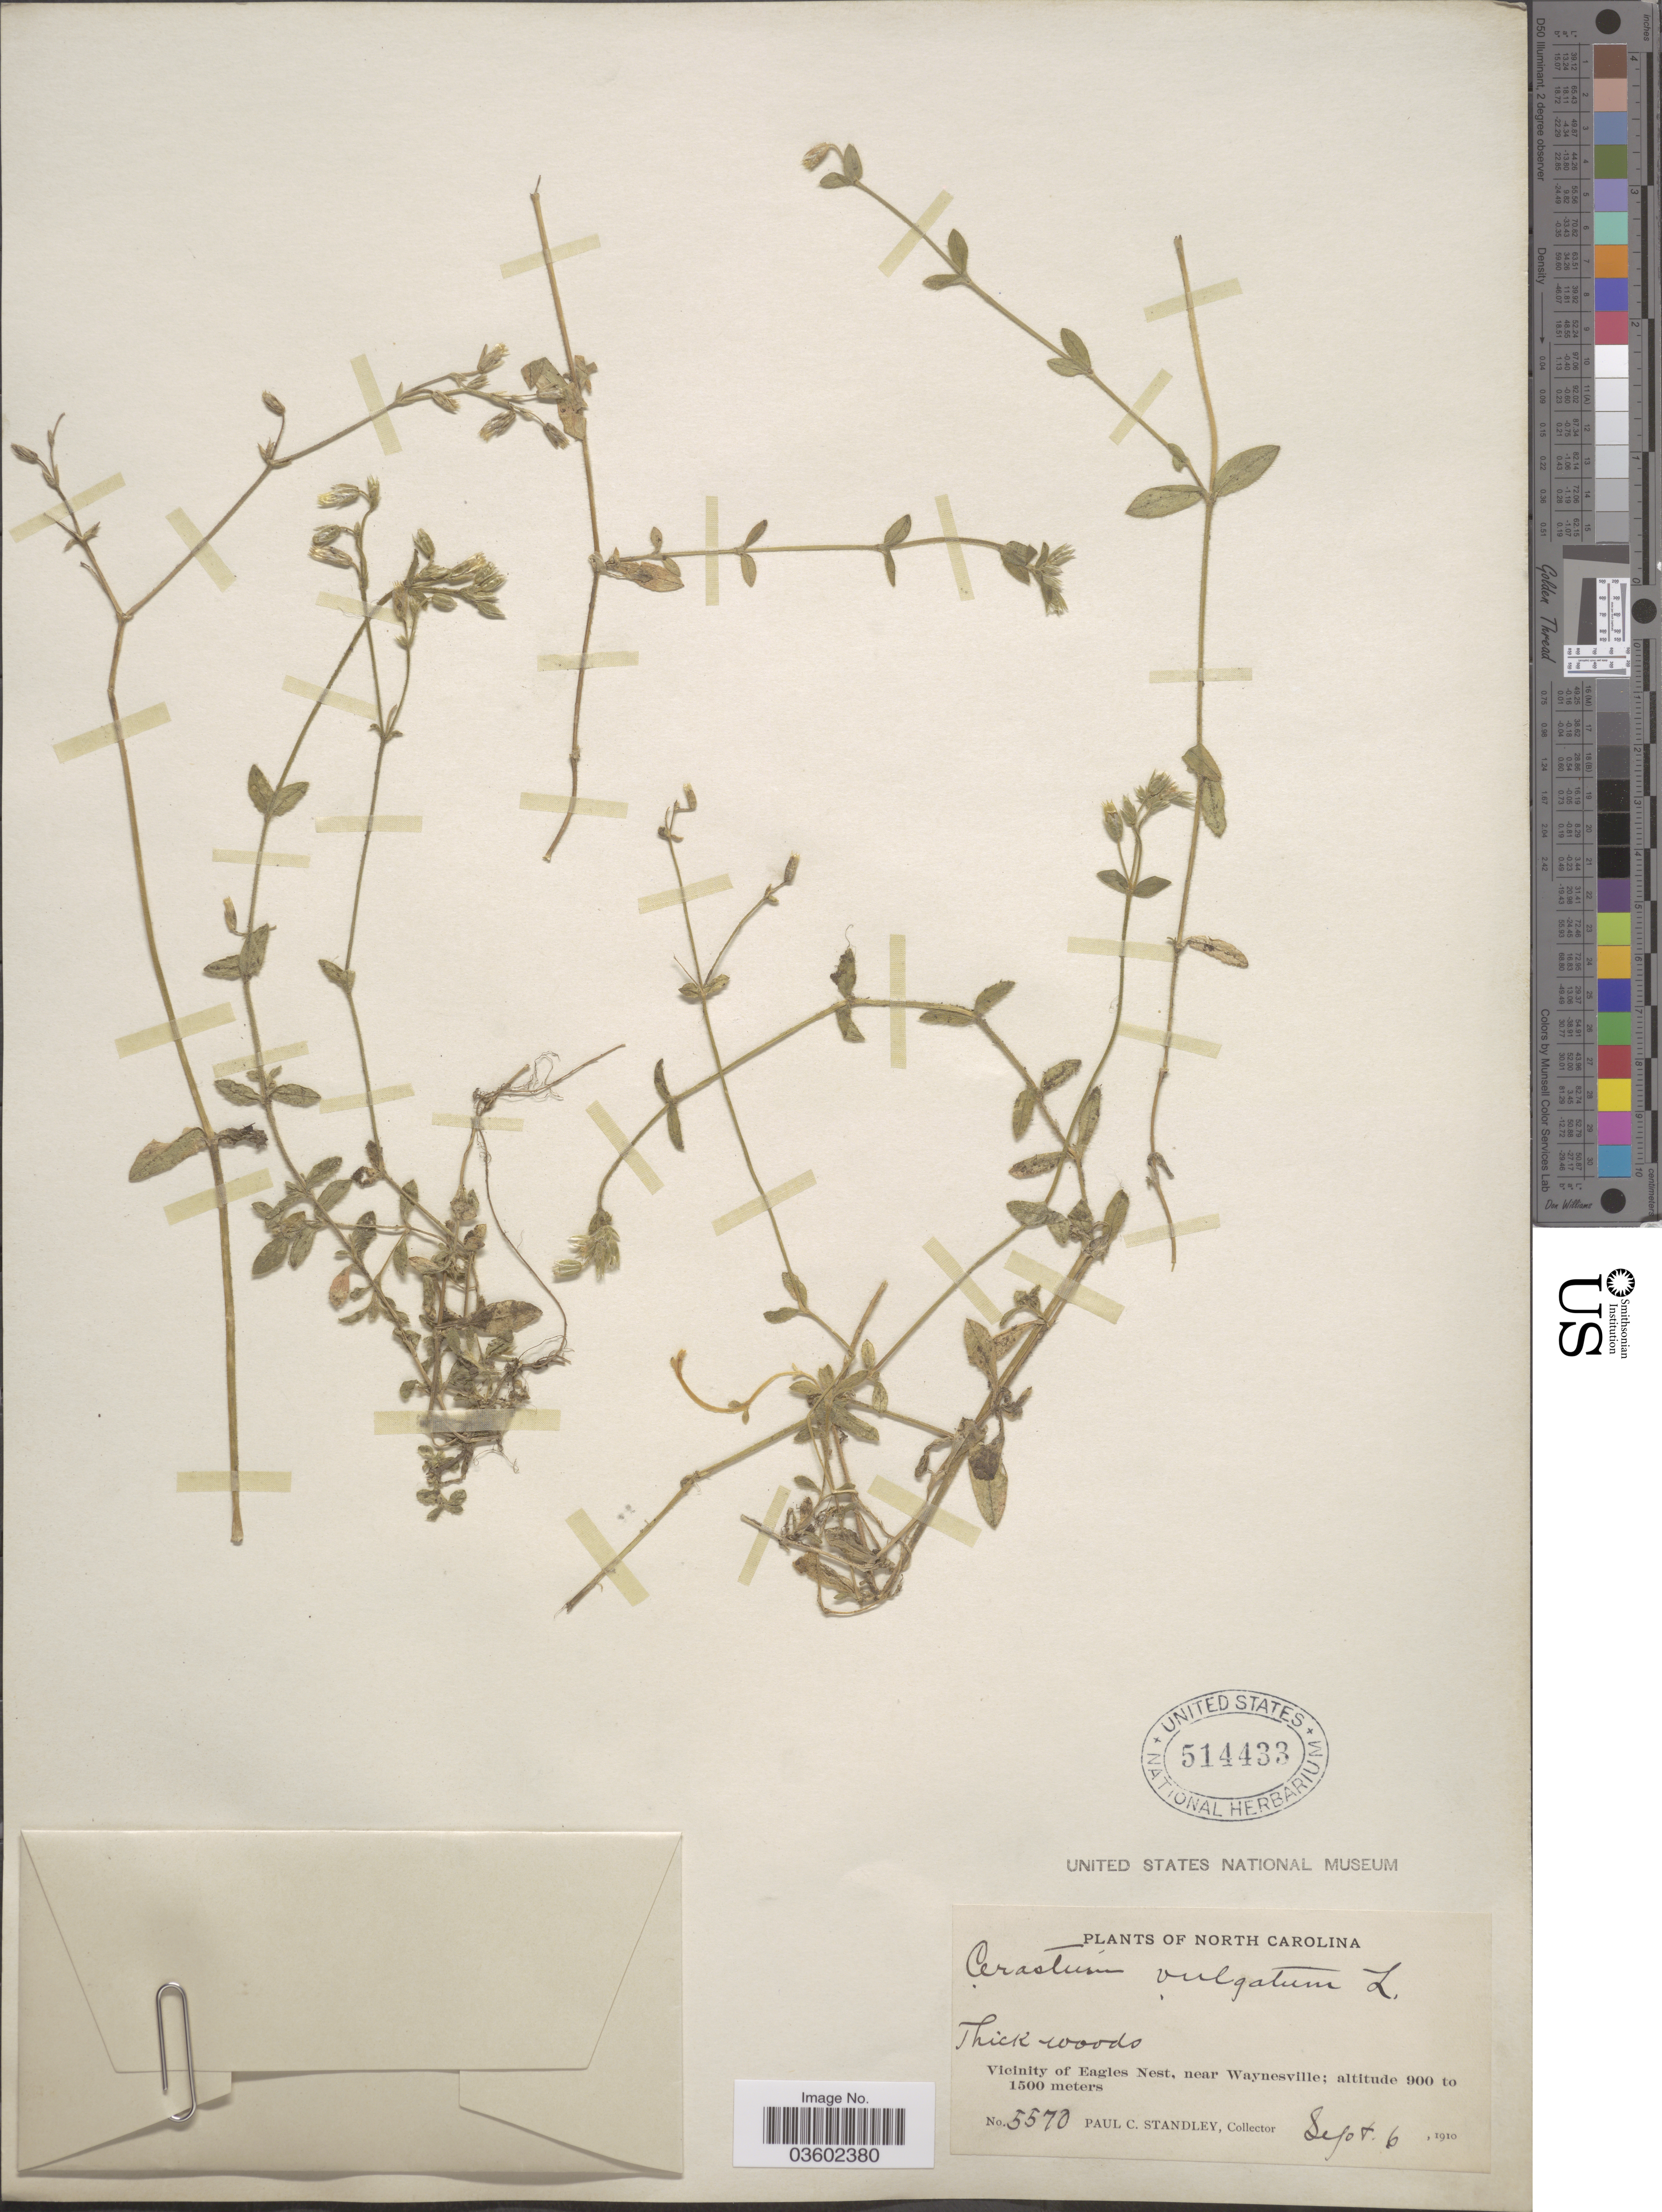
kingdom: Plantae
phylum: Tracheophyta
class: Magnoliopsida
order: Caryophyllales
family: Caryophyllaceae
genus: Cerastium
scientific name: Cerastium vulgatum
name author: L.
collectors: P. C. Standley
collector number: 5570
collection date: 1910-09-06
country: United States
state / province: North Carolina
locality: Vicinity of Eagles Nest, near Waynesville.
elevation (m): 900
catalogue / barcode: US 514433